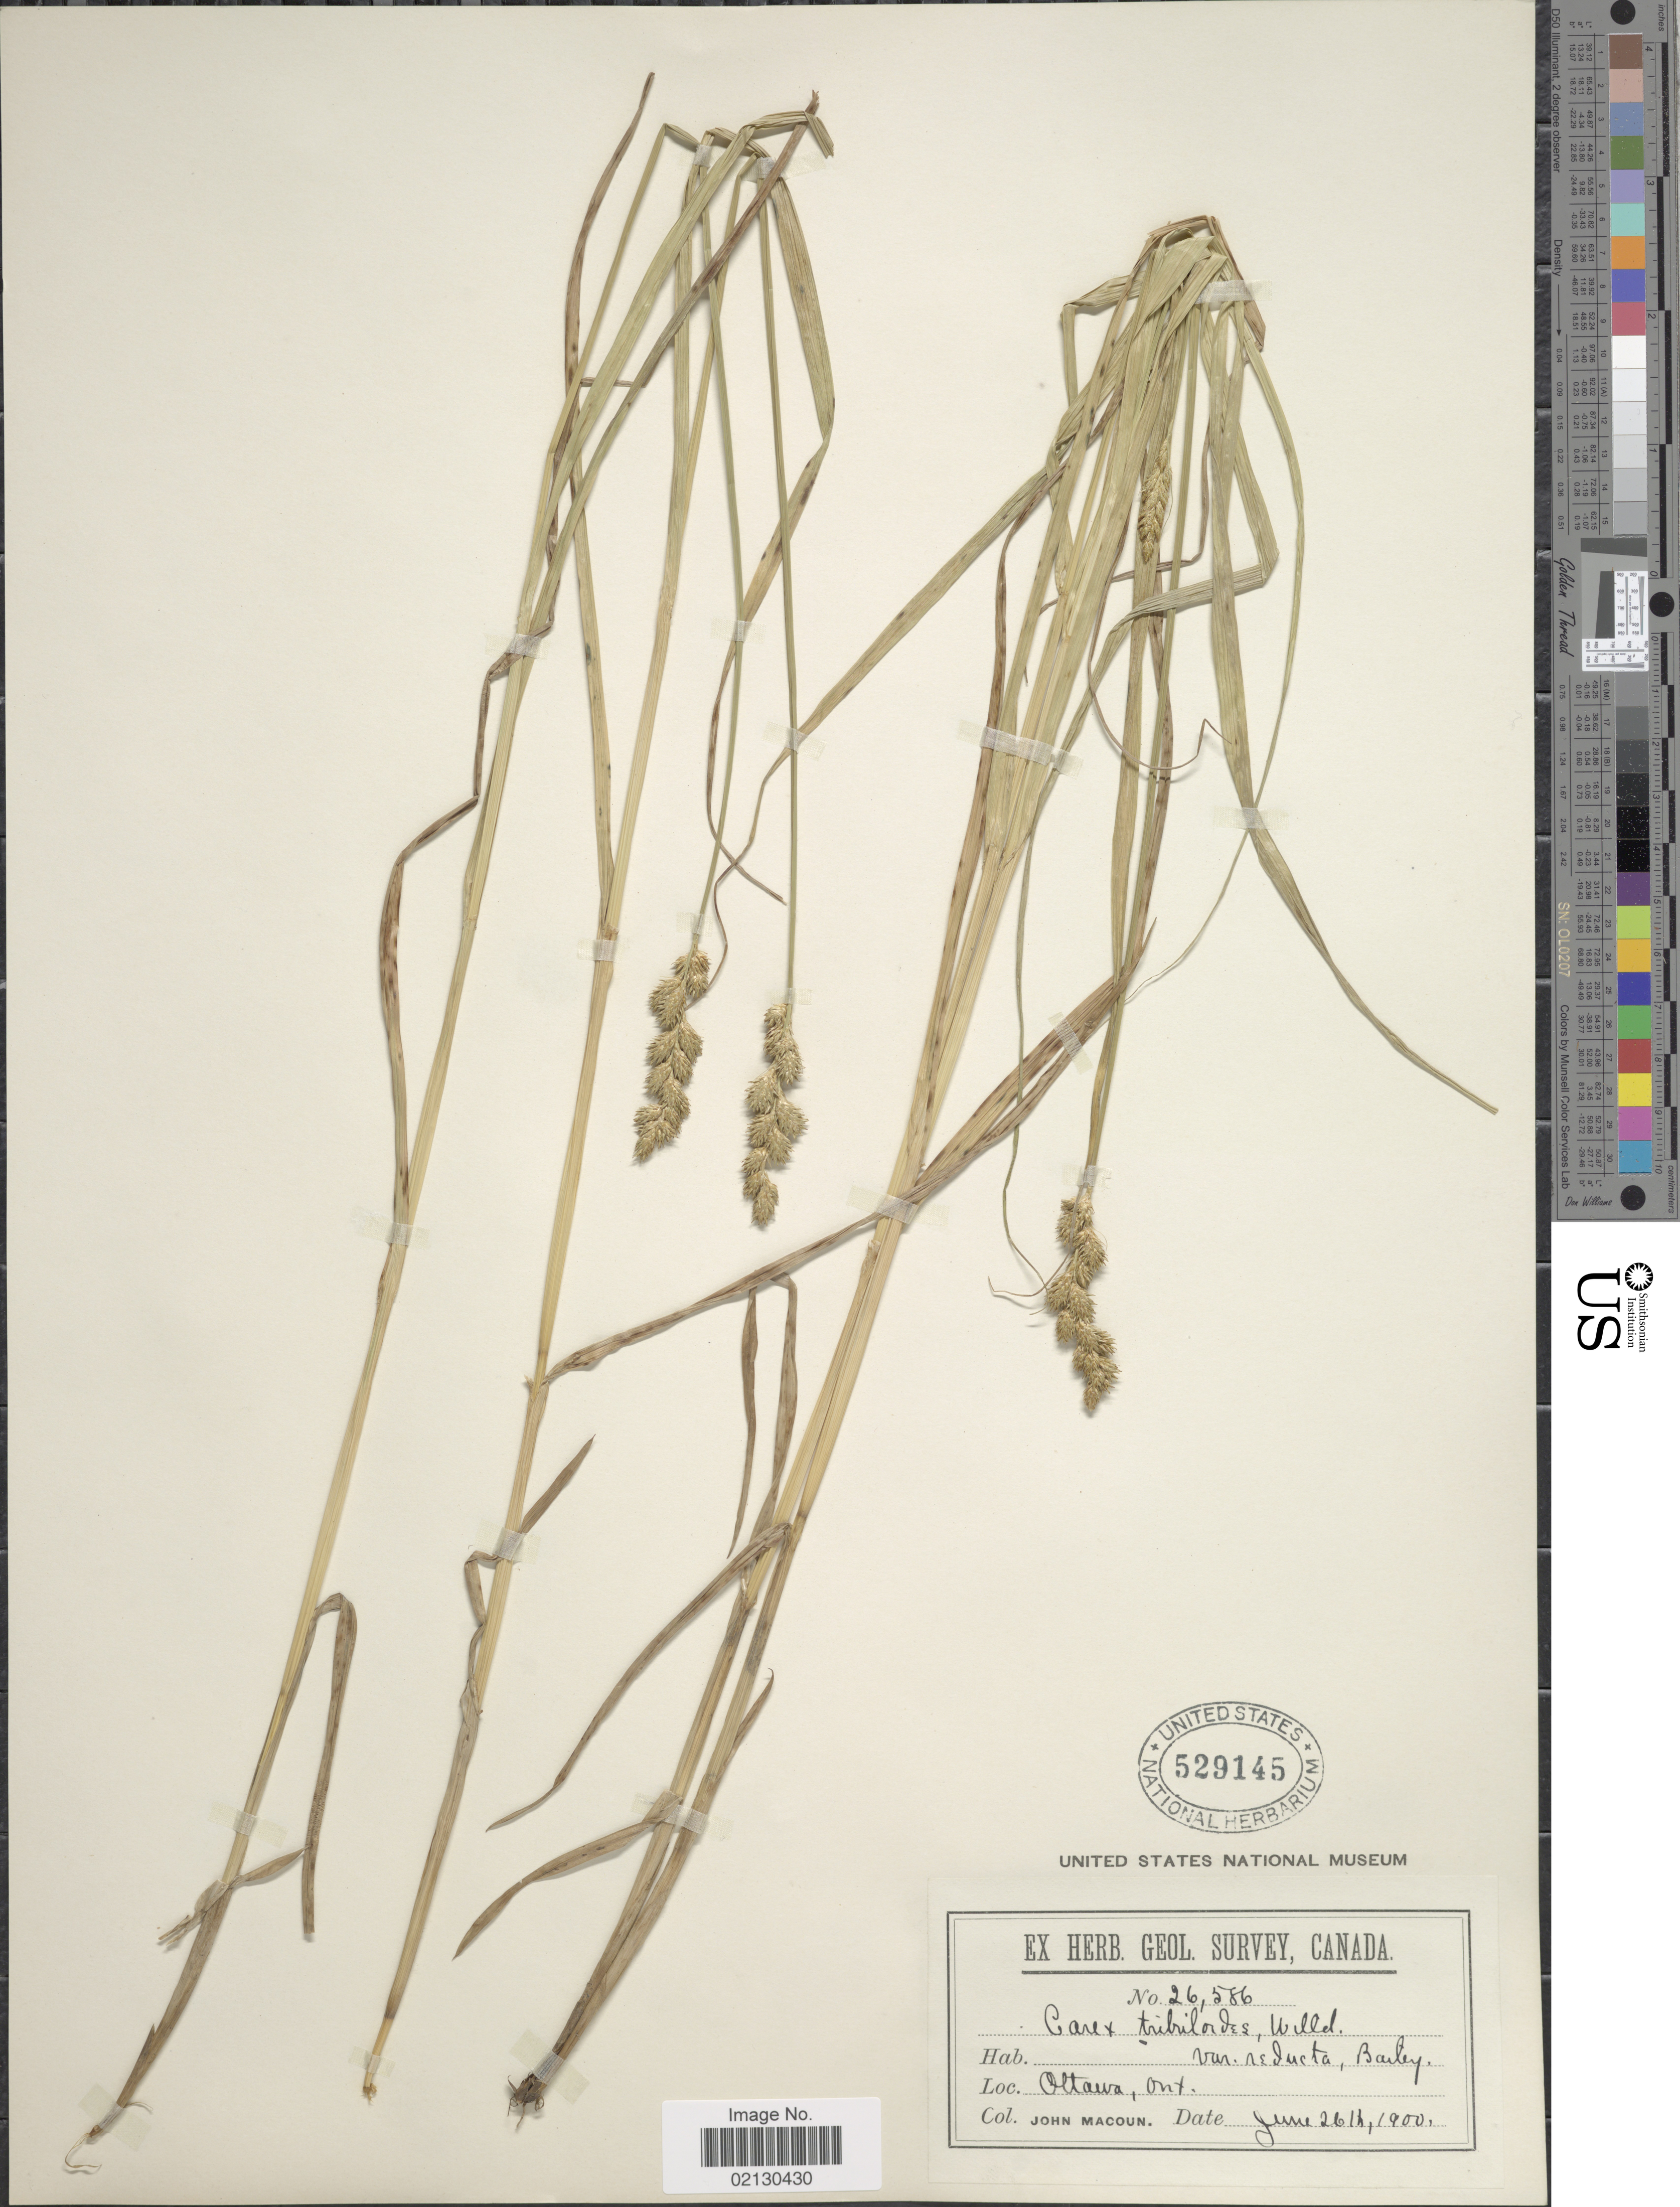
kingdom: Plantae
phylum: Tracheophyta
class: Liliopsida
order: Poales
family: Cyperaceae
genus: Carex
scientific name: Carex projecta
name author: Mack.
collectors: J. Macoun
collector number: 26586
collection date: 1900-06-26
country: Canada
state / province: Ontario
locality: Ottawa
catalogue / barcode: US 529145